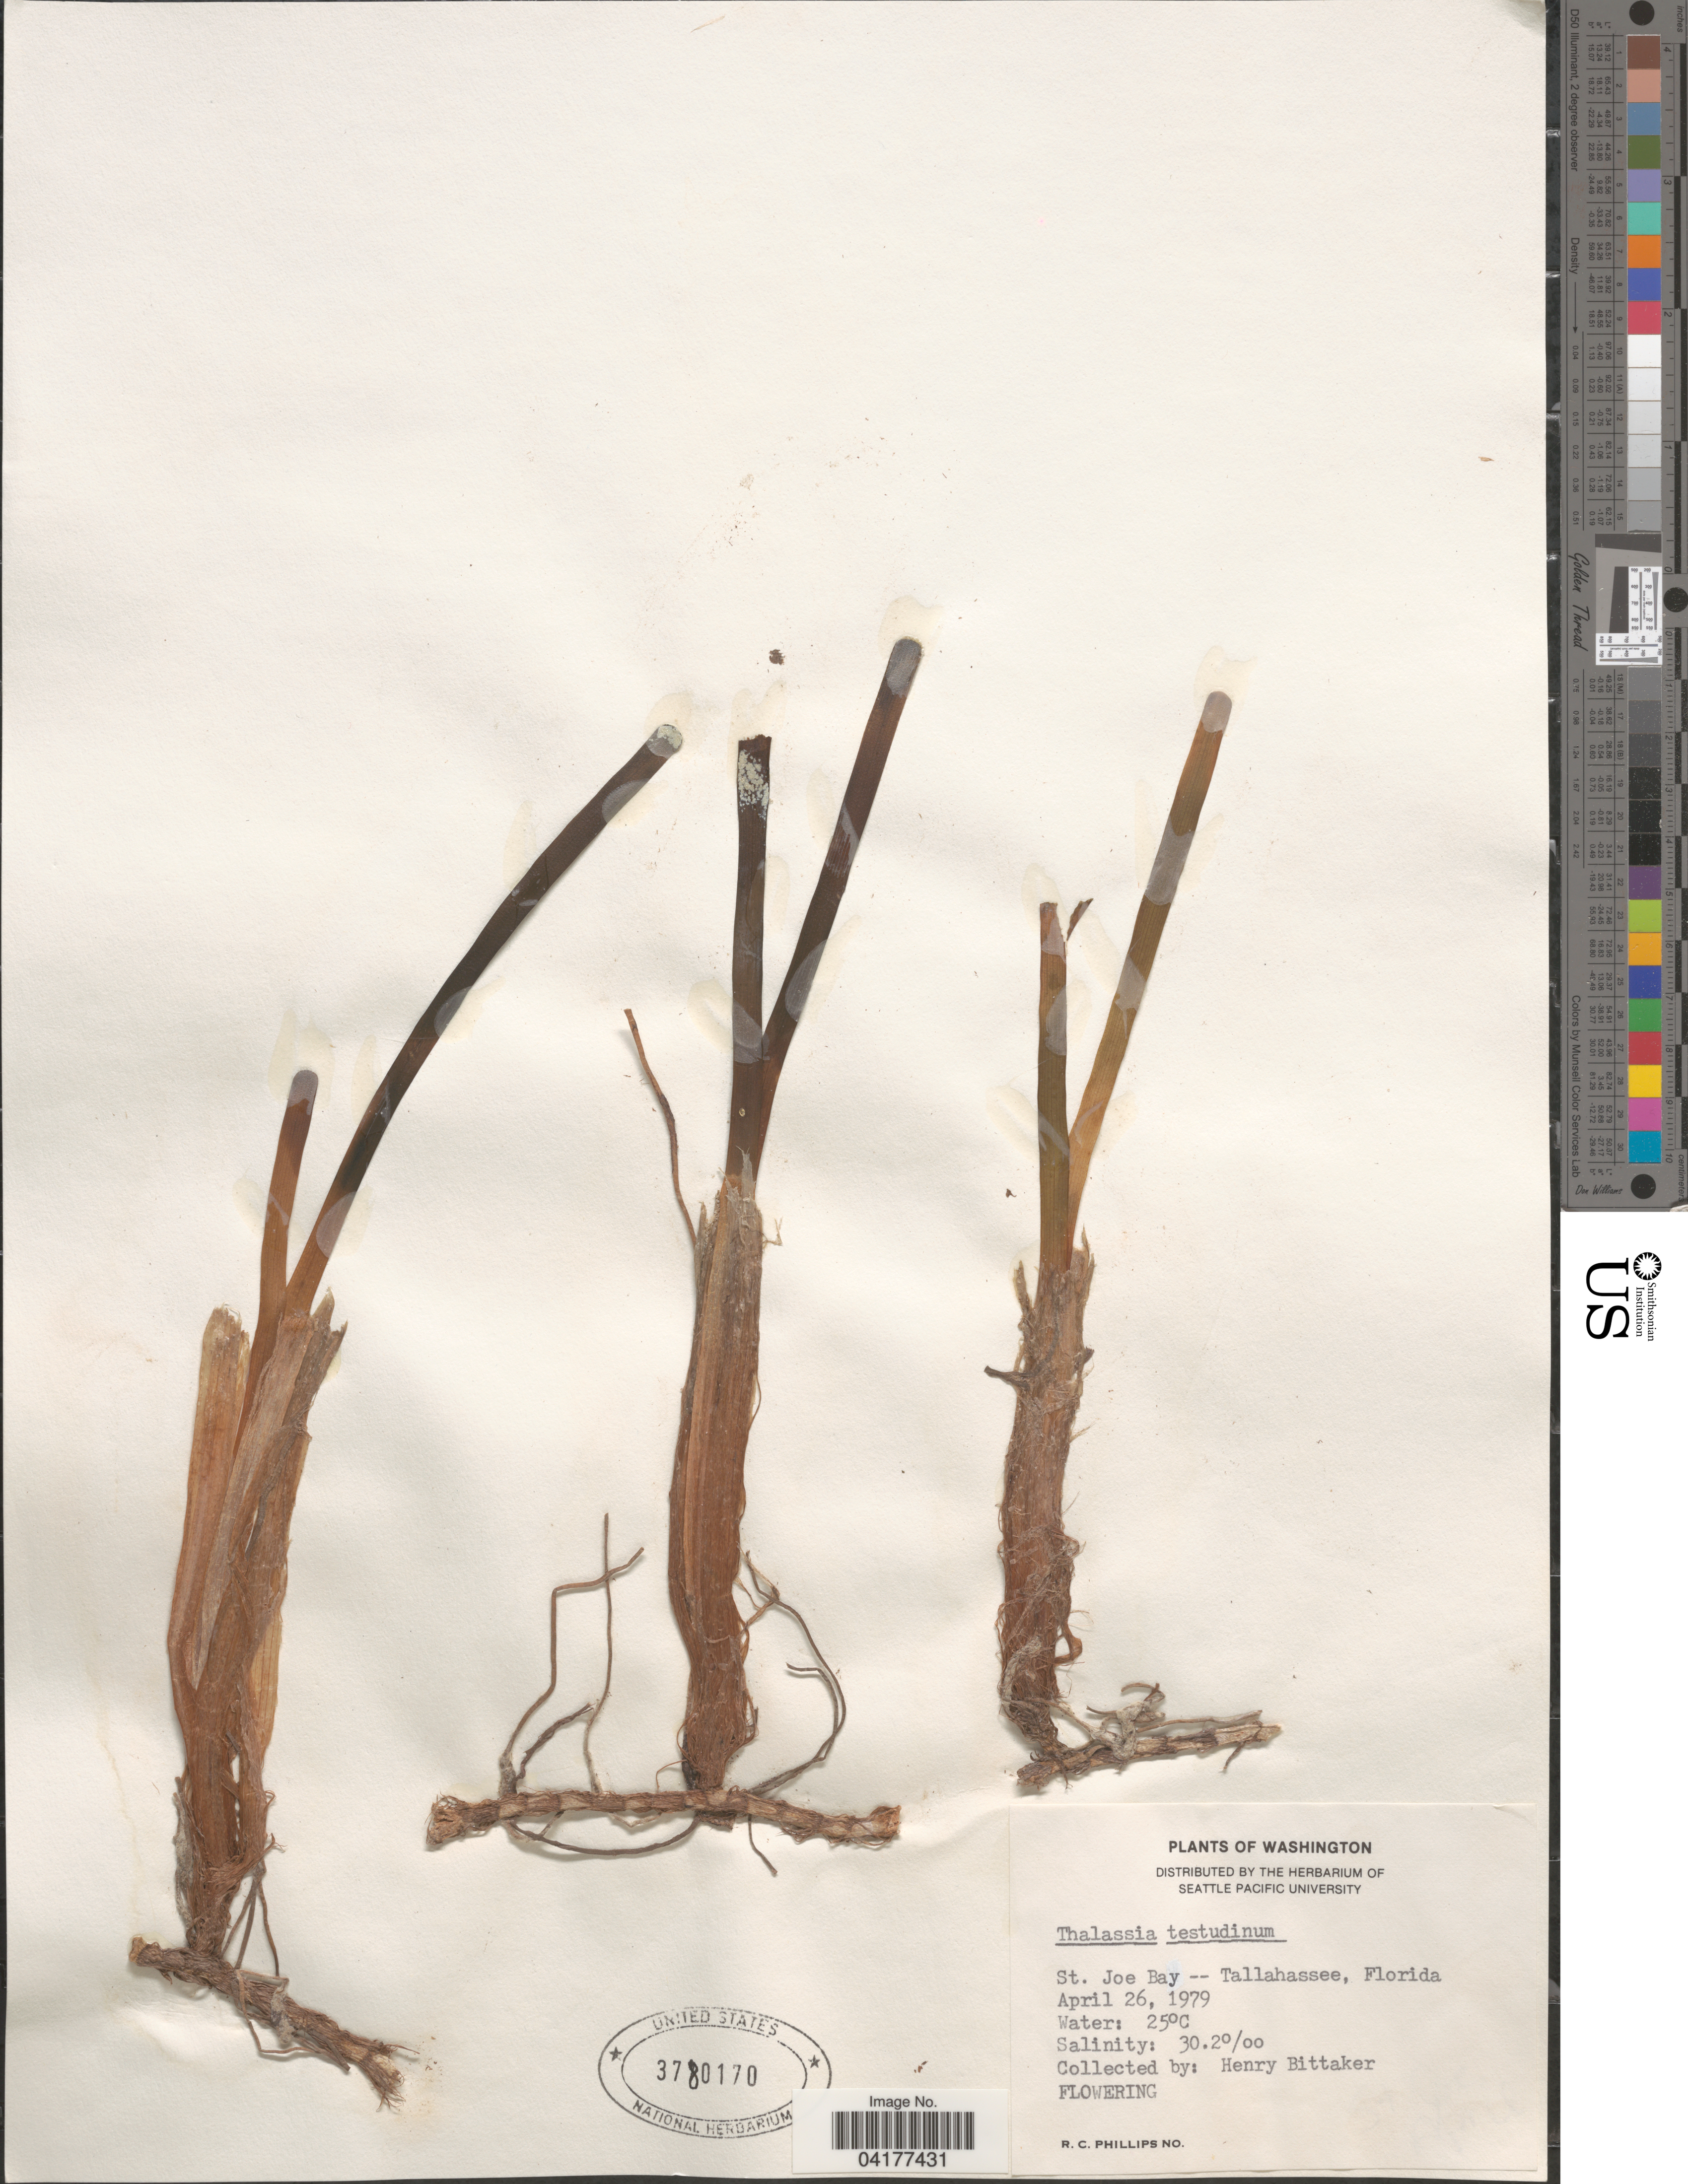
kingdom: Plantae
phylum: Tracheophyta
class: Liliopsida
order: Alismatales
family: Hydrocharitaceae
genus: Thalassia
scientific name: Thalassia testudinum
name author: Banks & Sol. ex K.D. Koenig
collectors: H. Bittaker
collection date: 1979-04-26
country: United States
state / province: Florida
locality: St. Joe Bay -- Tallahassee.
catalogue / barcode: US 3780170